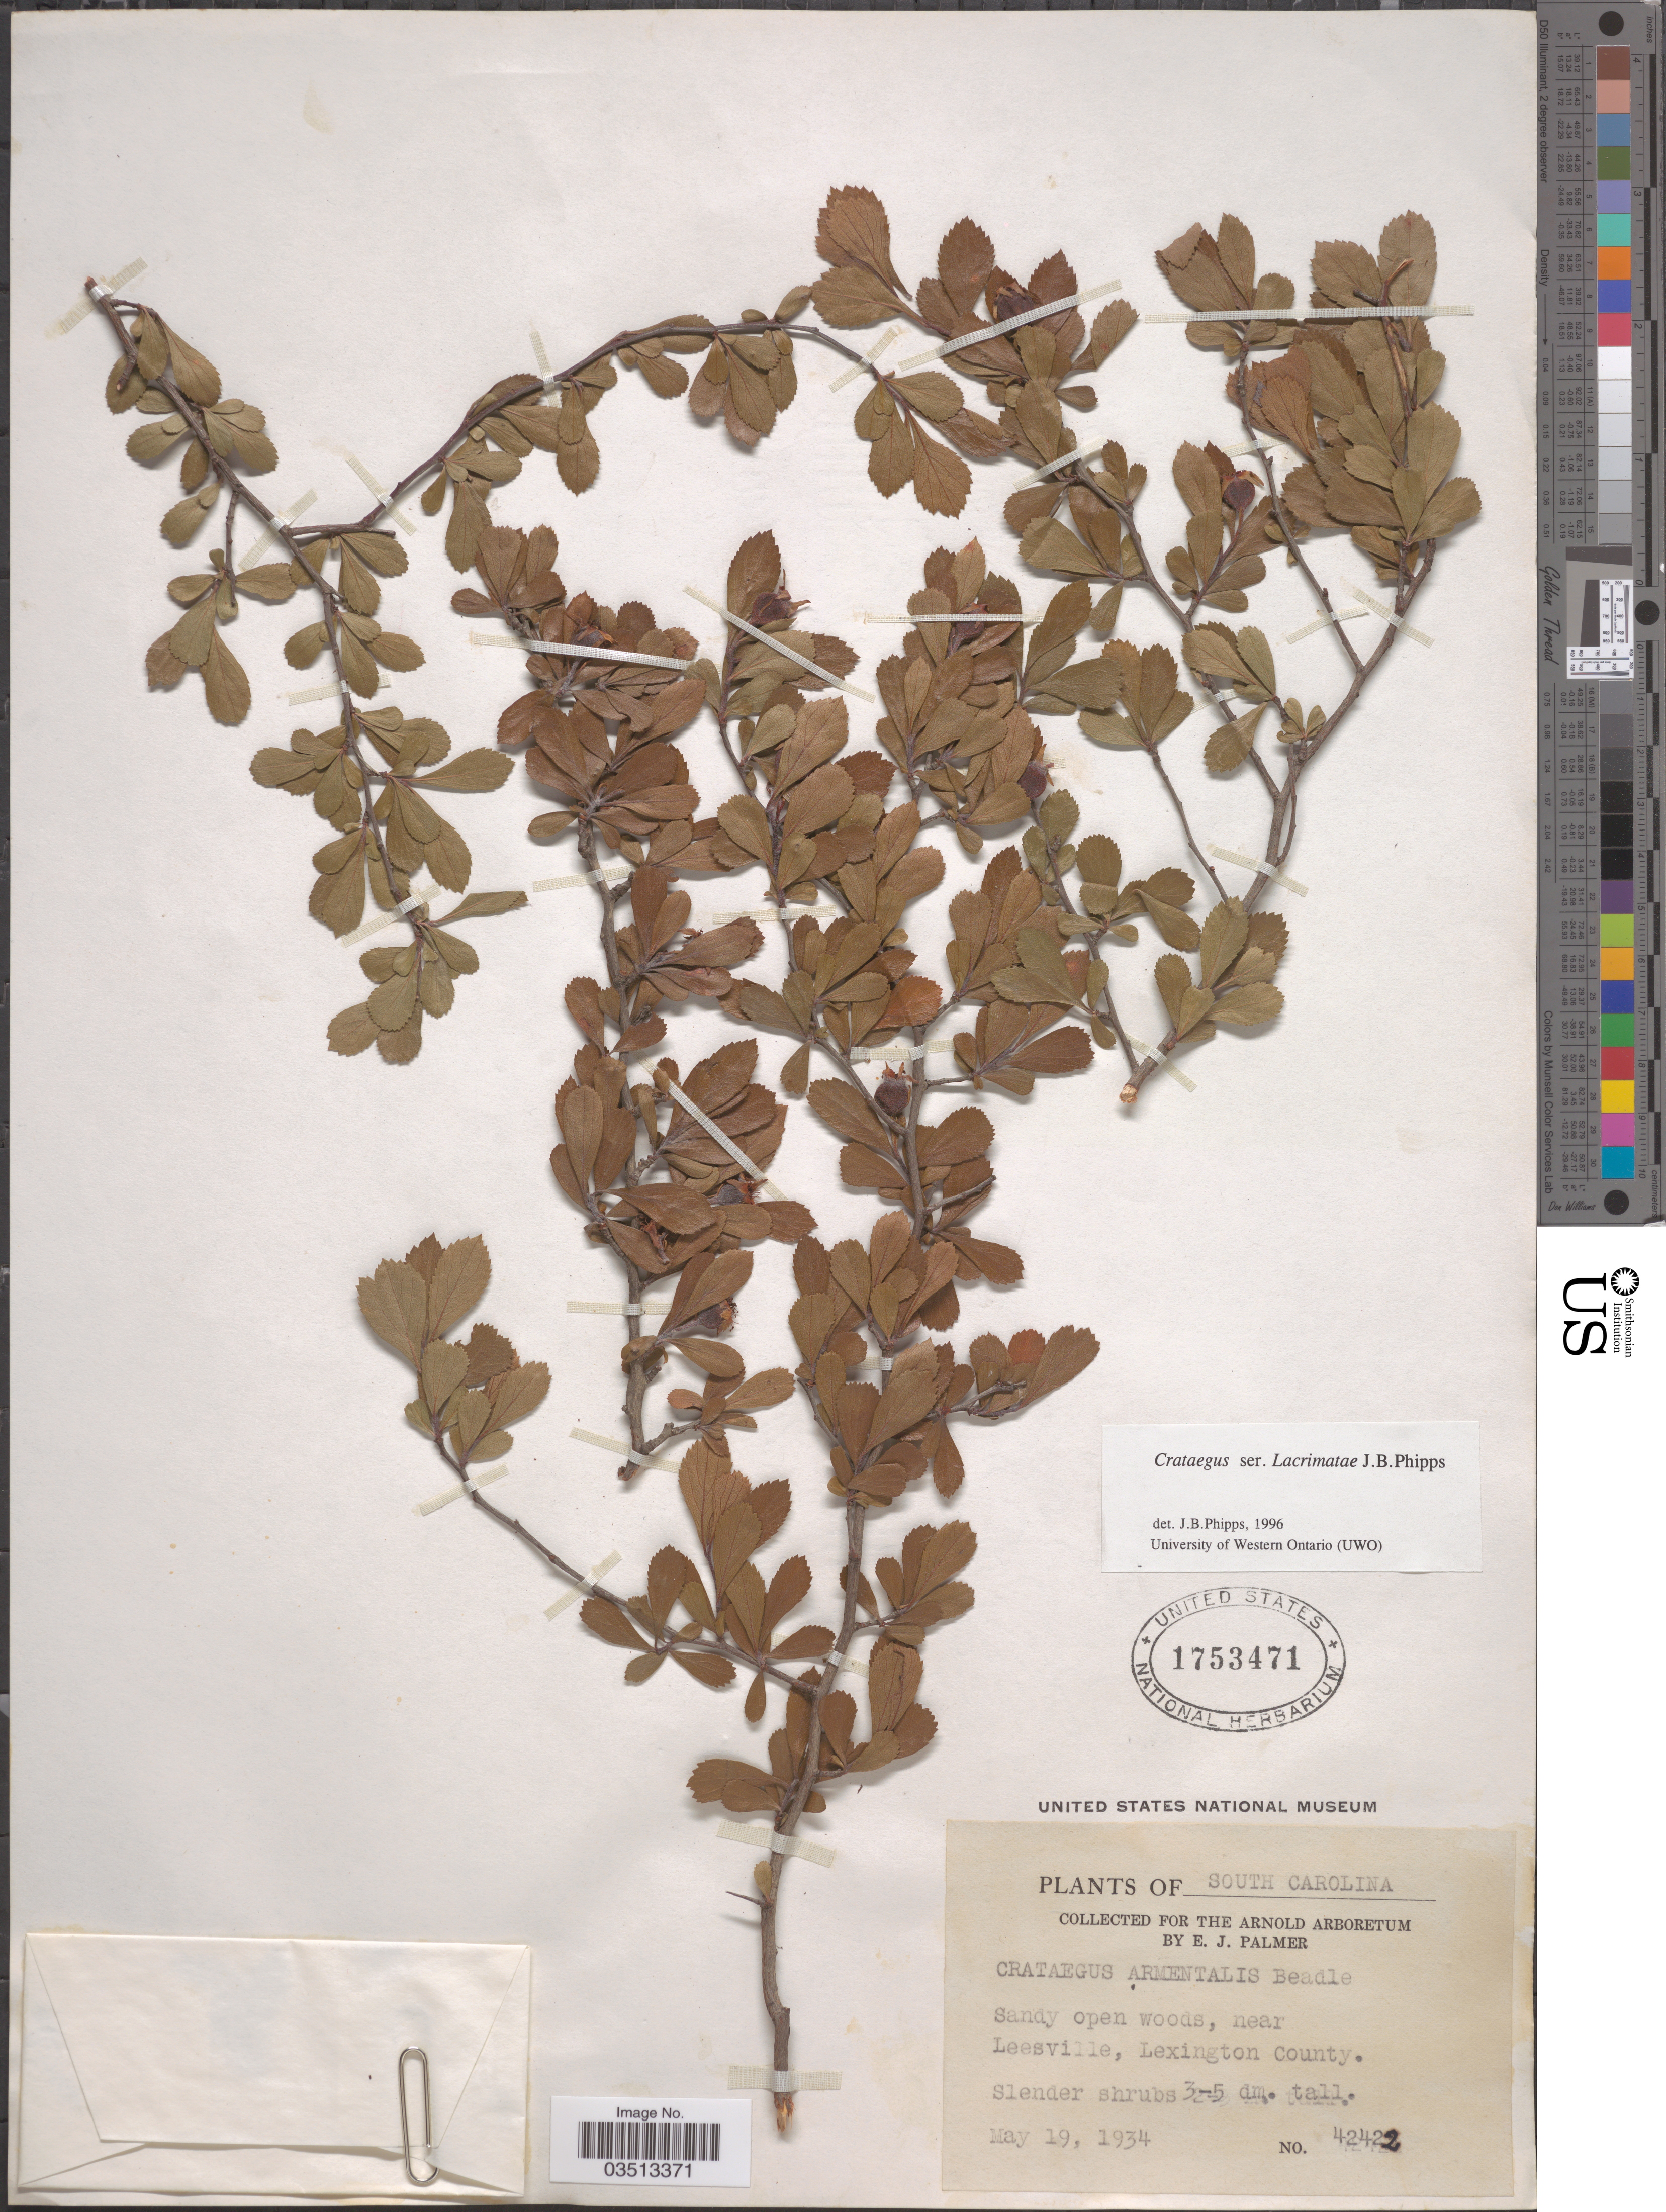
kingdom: Plantae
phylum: Tracheophyta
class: Magnoliopsida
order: Rosales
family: Rosaceae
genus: Crataegus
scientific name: Crataegus armentalis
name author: Beadle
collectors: E. J. Palmer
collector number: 42422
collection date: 1934-05-19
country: United States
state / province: South Carolina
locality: Near Leesville, Lexington County.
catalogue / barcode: US 1753471